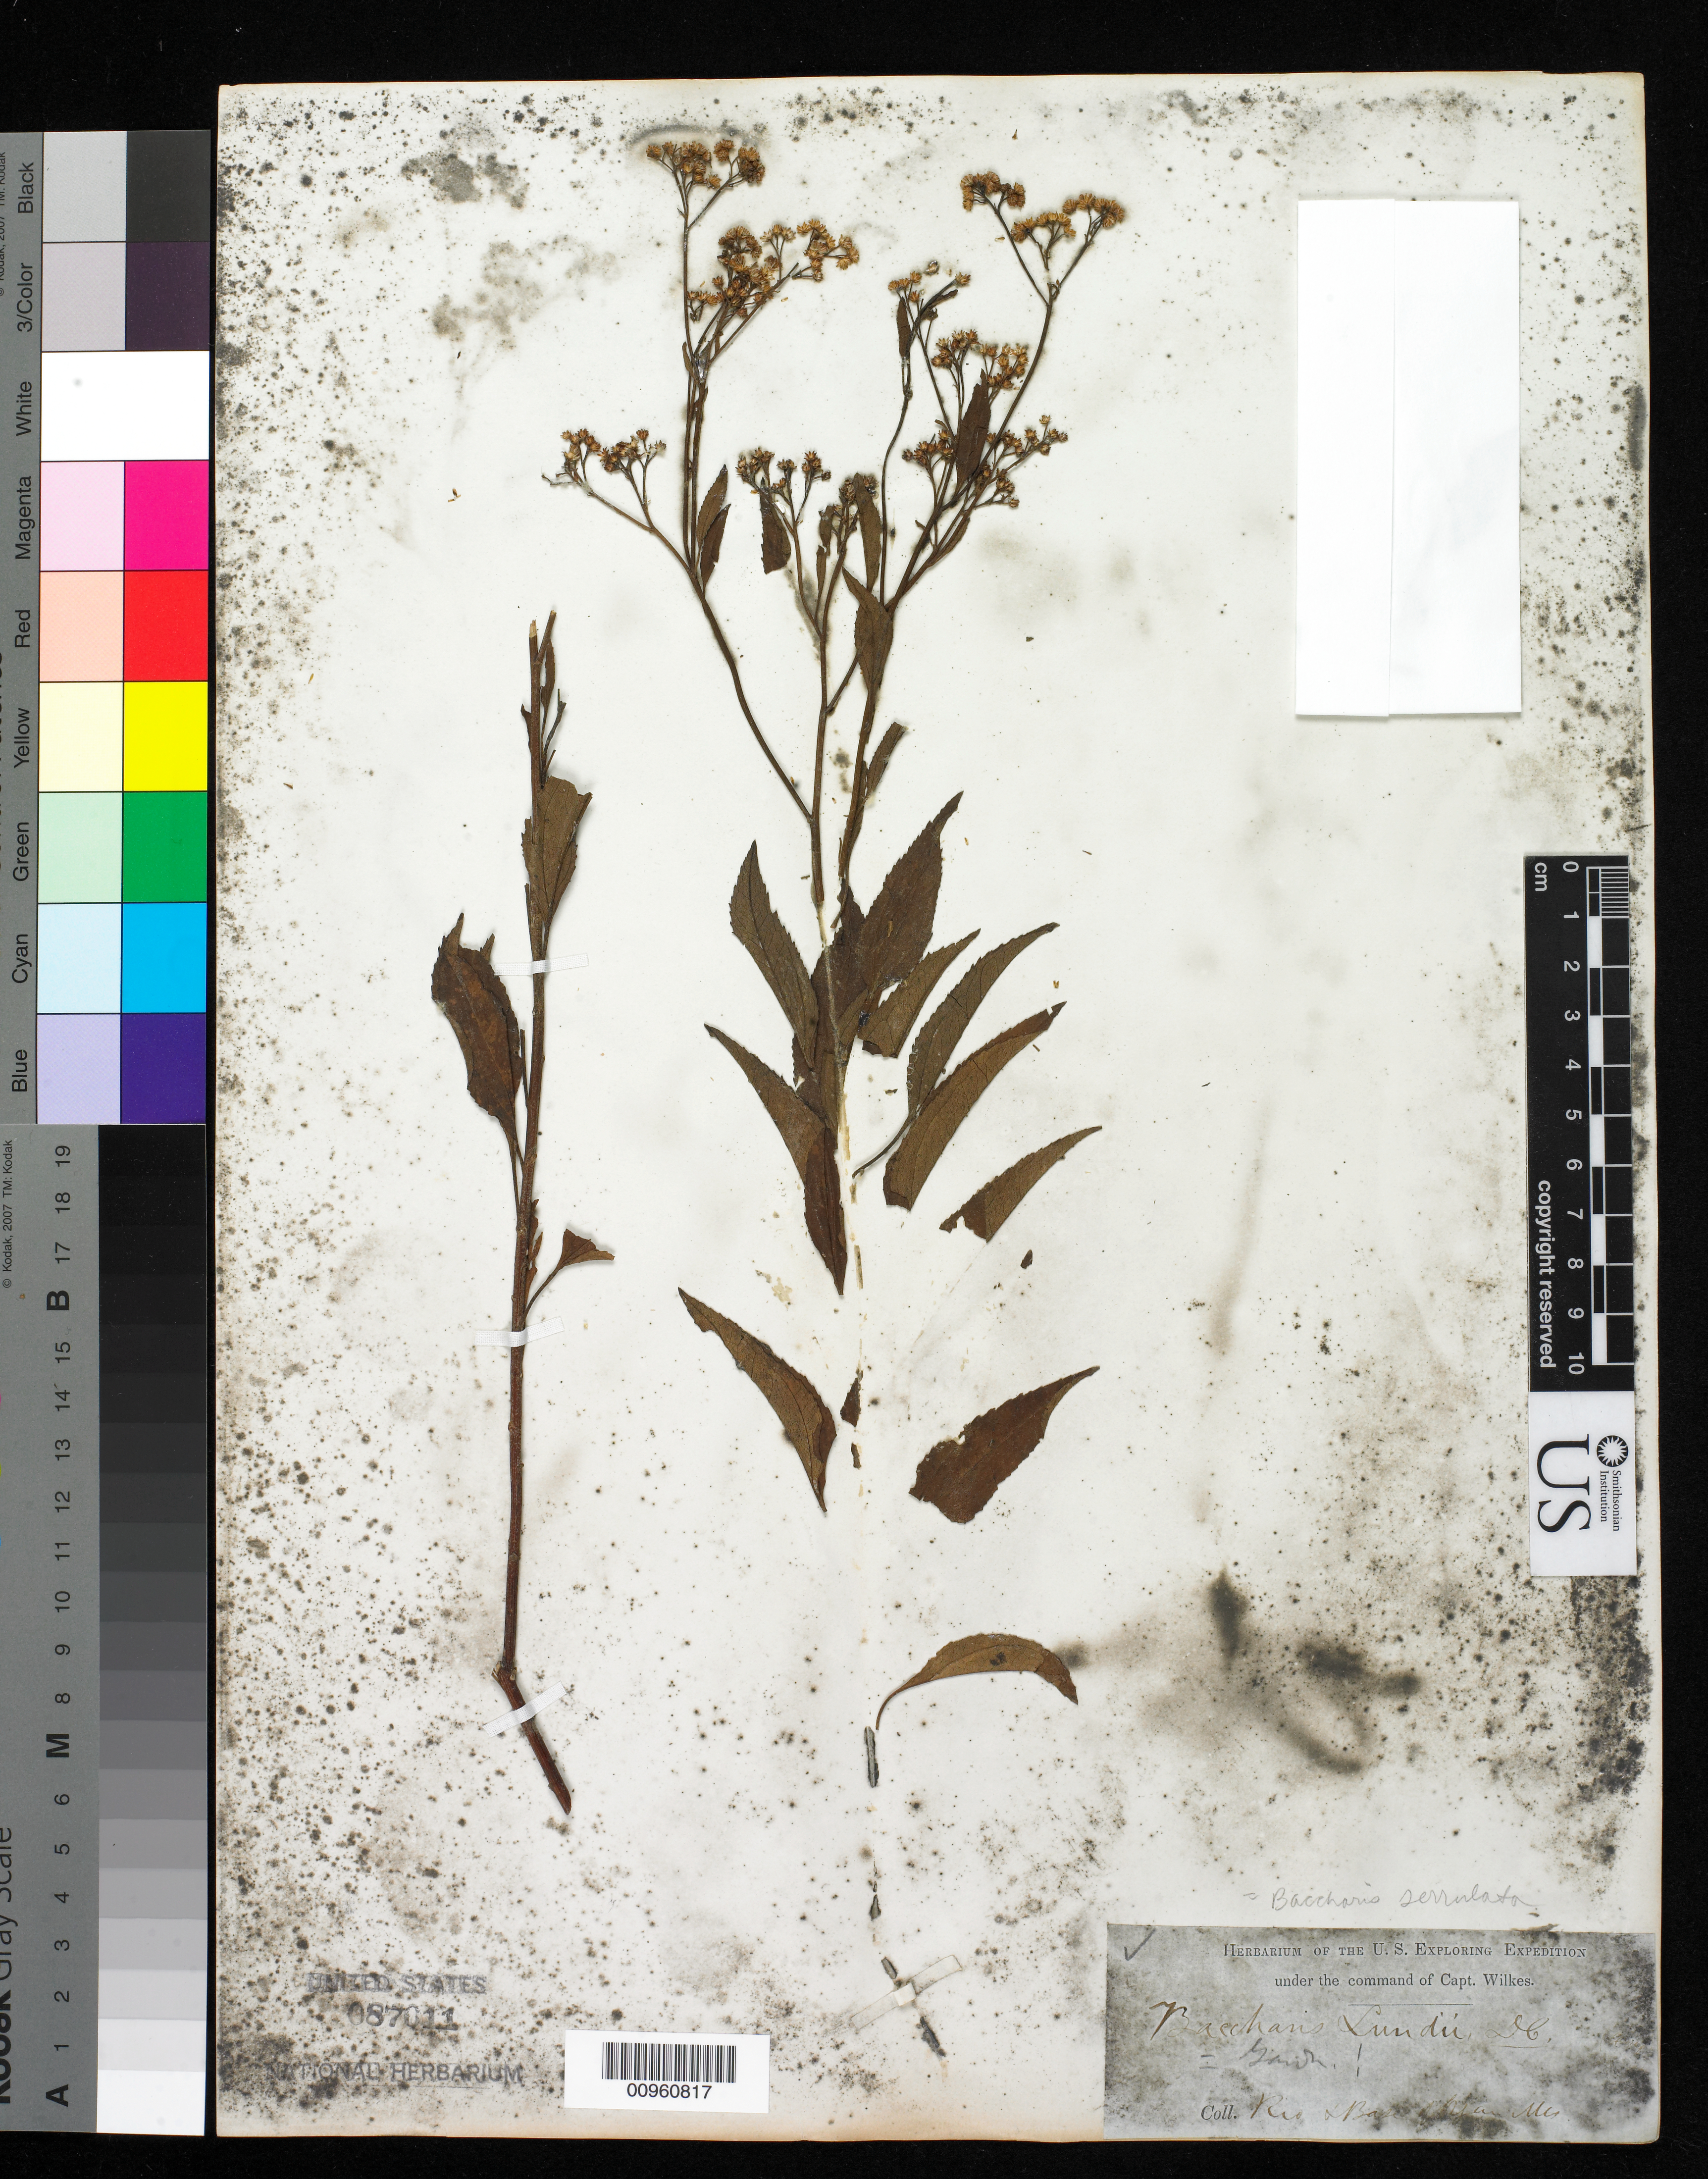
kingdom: Plantae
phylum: Tracheophyta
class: Magnoliopsida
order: Asterales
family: Asteraceae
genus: Baccharis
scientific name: Baccharis lundii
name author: DC.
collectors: Wilkes Explor. Exped.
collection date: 1838/1842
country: Brazil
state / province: Rio de Janeiro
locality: Organ Mts.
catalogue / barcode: US 87011